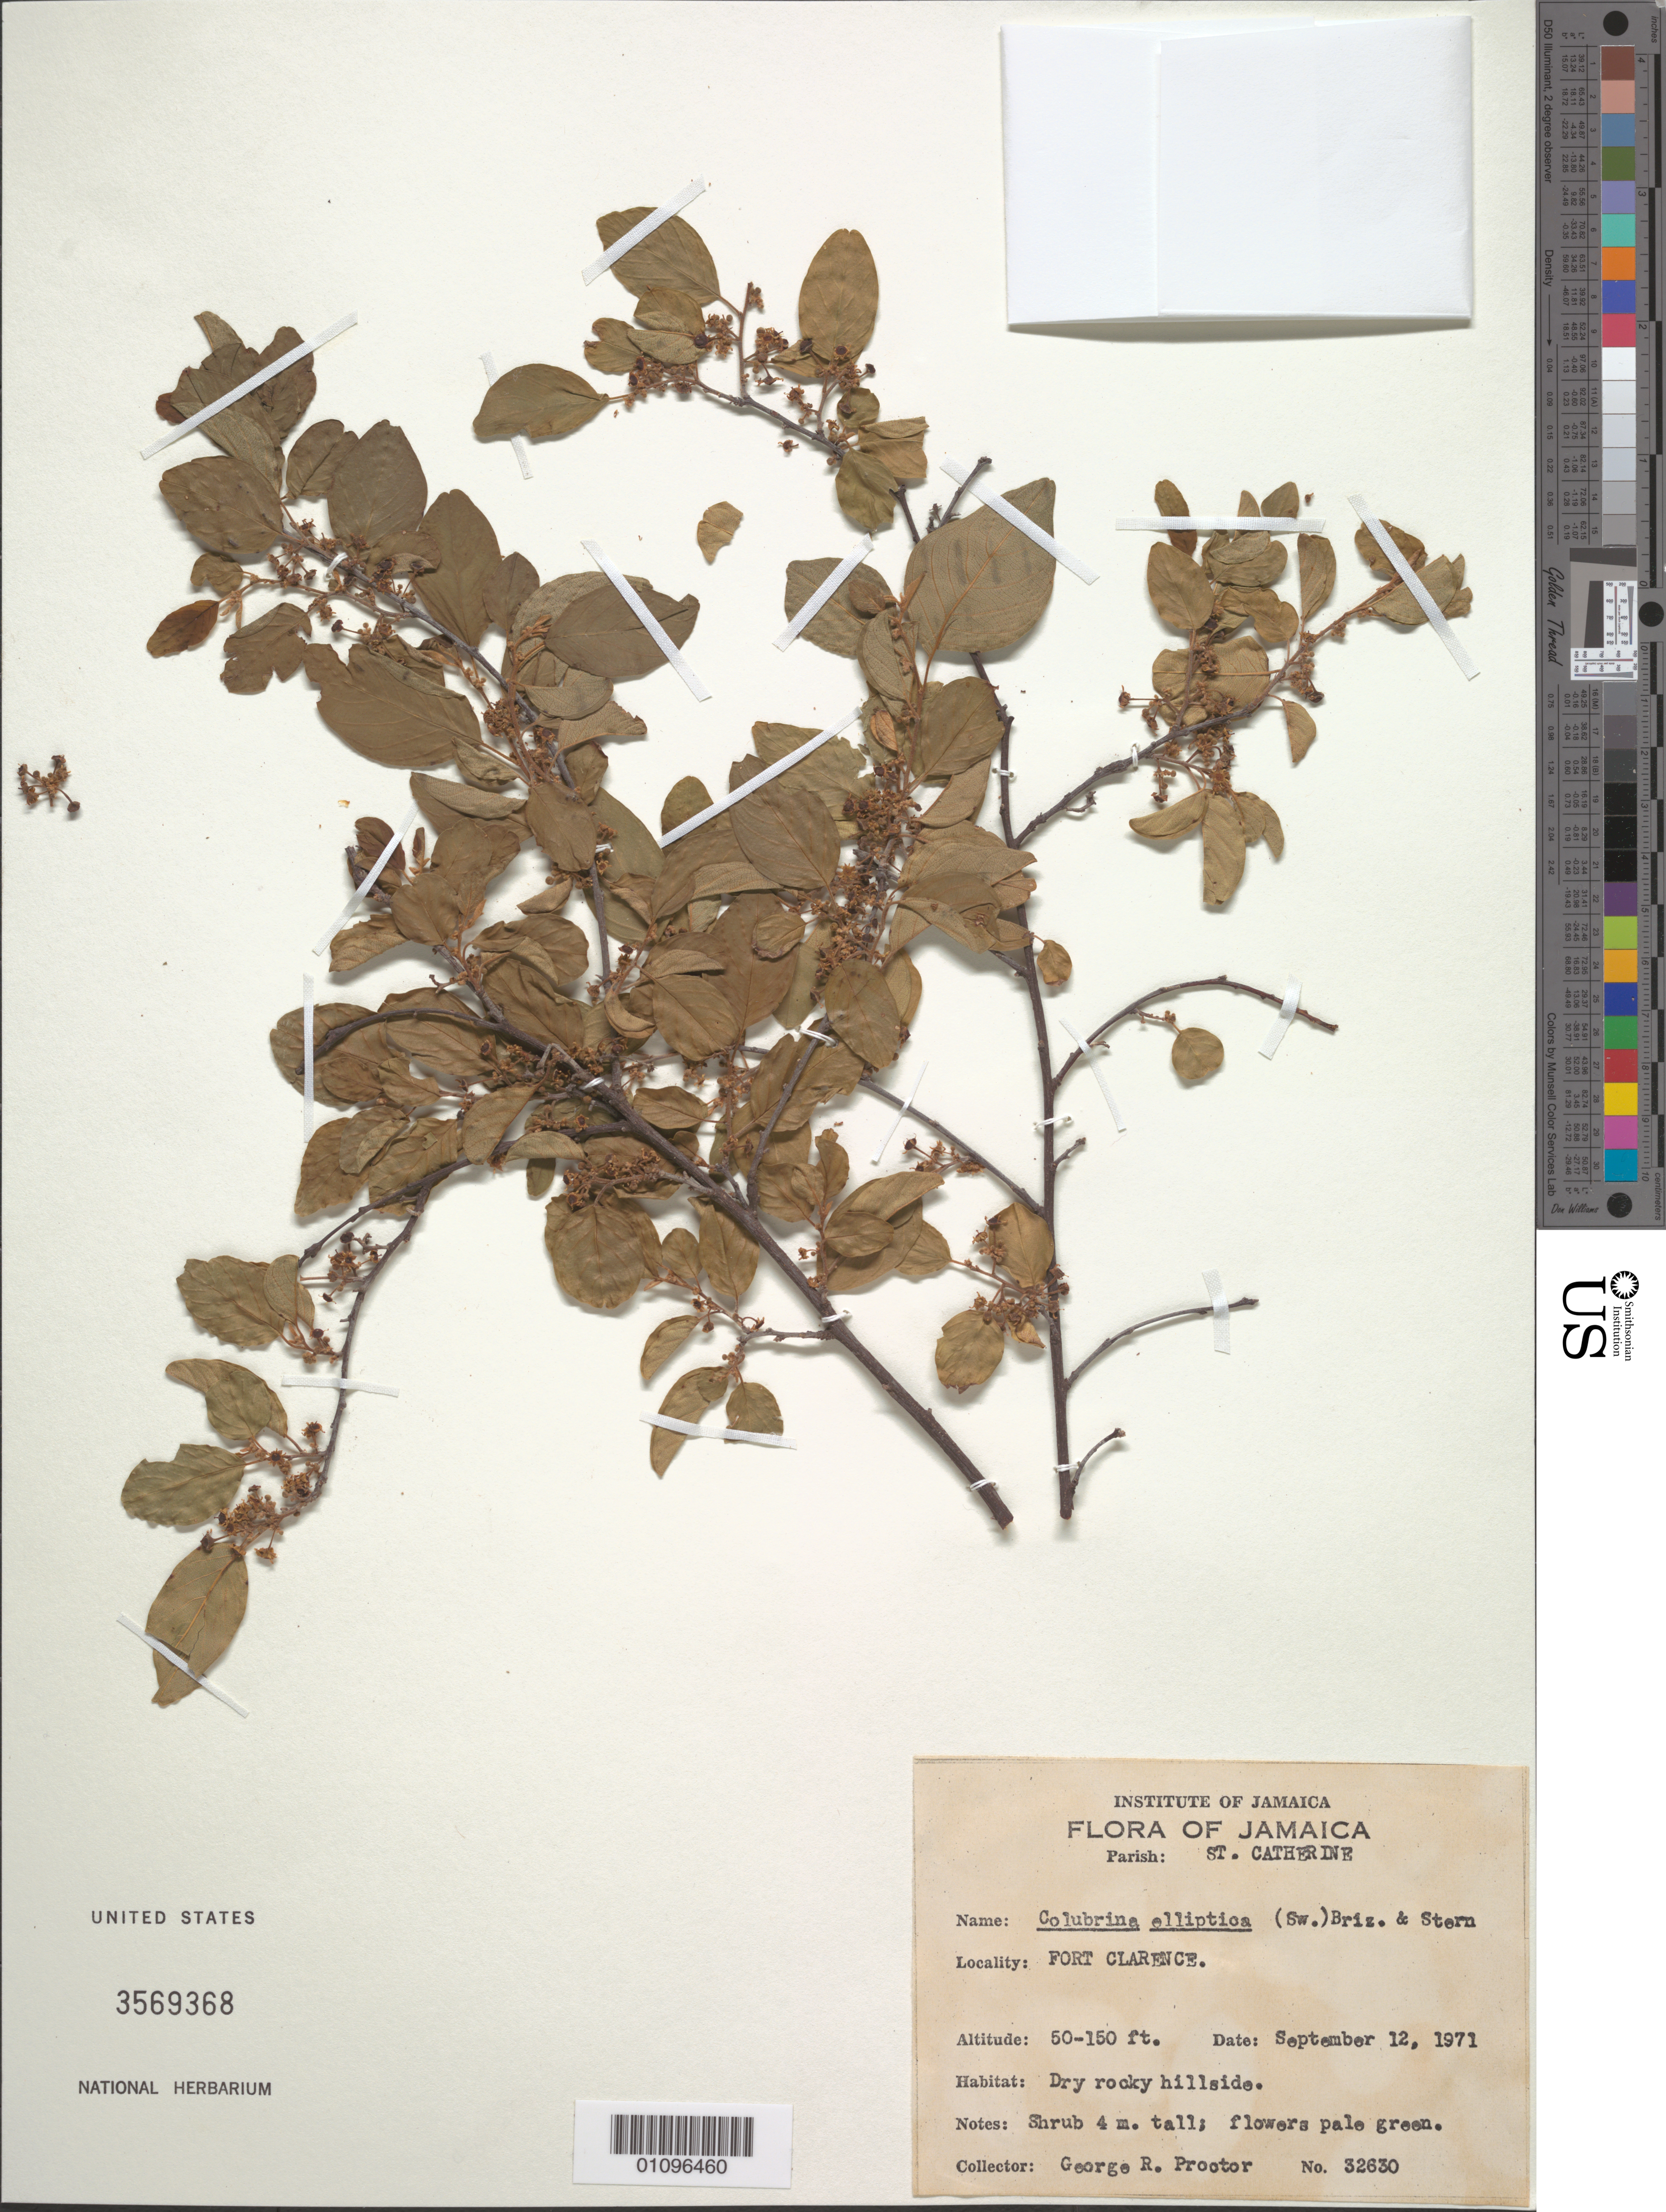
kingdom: Plantae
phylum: Tracheophyta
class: Magnoliopsida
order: Rosales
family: Rhamnaceae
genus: Colubrina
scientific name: Colubrina elliptica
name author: (Sw.) Brizicky & W.L. Stern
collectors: G. R. Proctor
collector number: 32630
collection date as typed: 12 Sep 1981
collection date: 1981-09-12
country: Jamaica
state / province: Saint Catherine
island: Jamaica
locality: Fort Clarence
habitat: Dry rocky hillsides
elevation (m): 15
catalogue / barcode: US 3569368